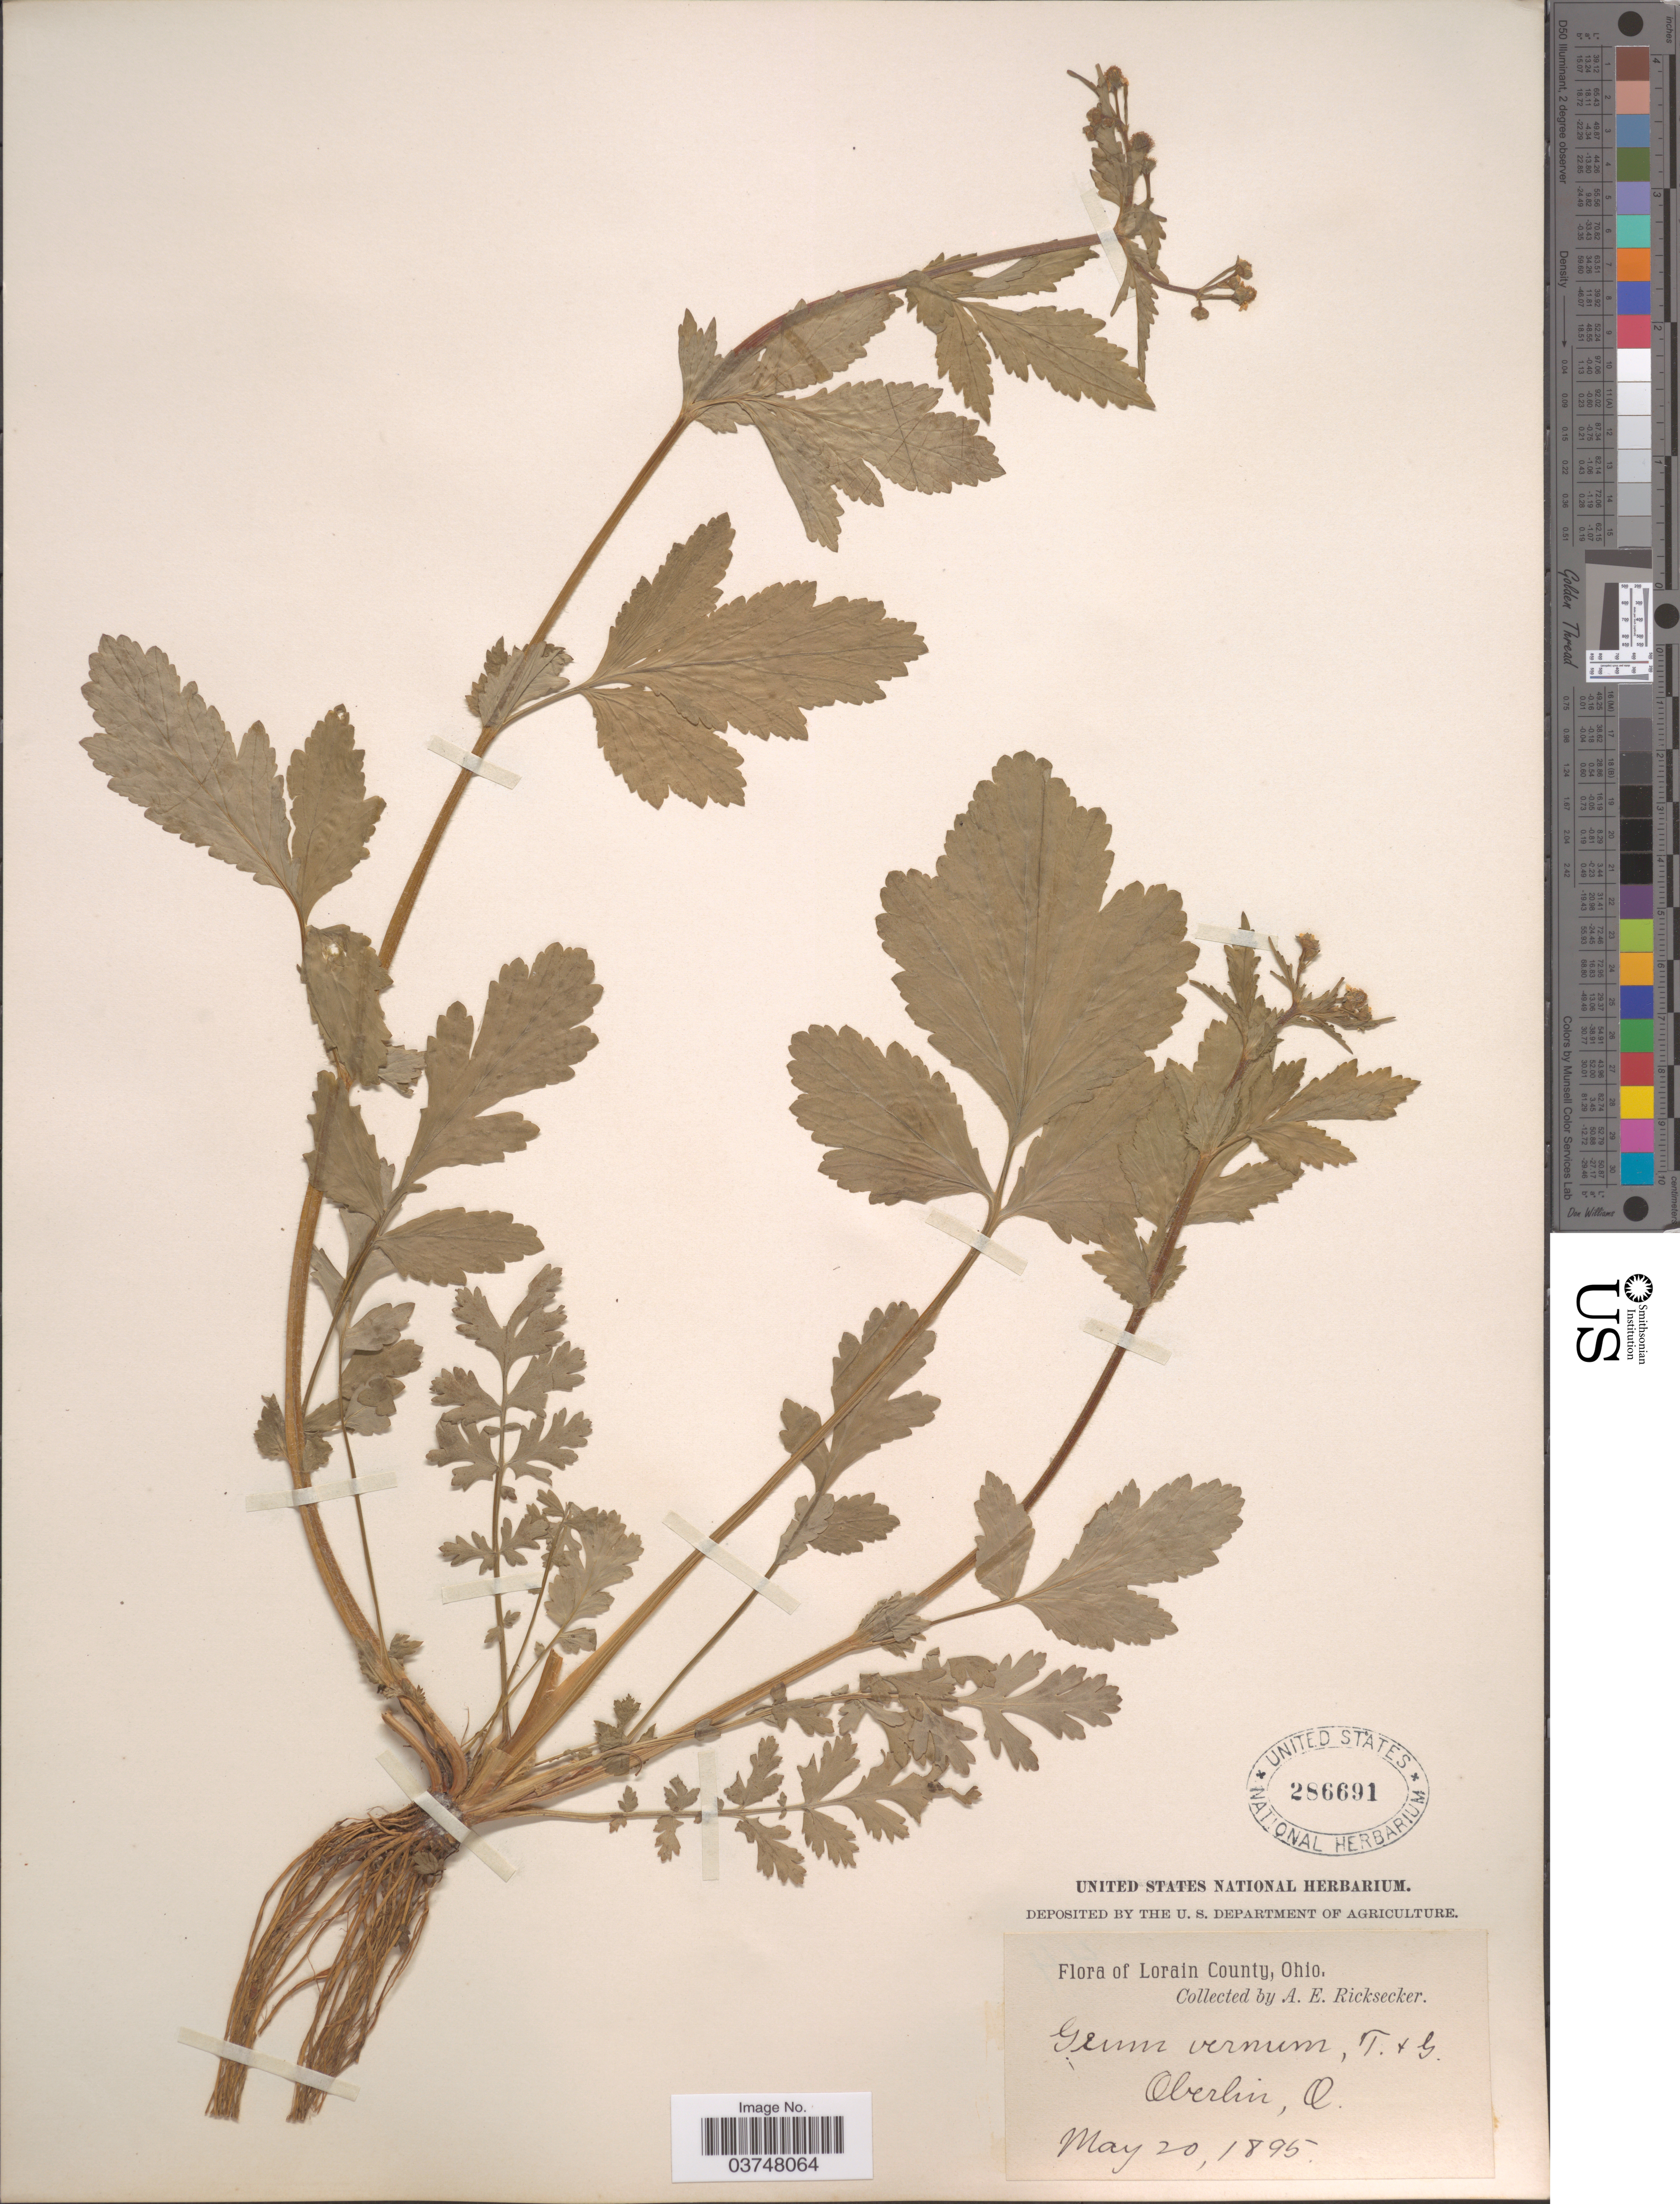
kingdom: Plantae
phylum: Tracheophyta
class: Magnoliopsida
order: Rosales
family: Rosaceae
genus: Geum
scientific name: Geum vernum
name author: (Raf.) Torr. & A. Gray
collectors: A. E. Ricksecker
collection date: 1895-05-20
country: United States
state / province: Ohio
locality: Lorain County. Oberlin.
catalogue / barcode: US 286691